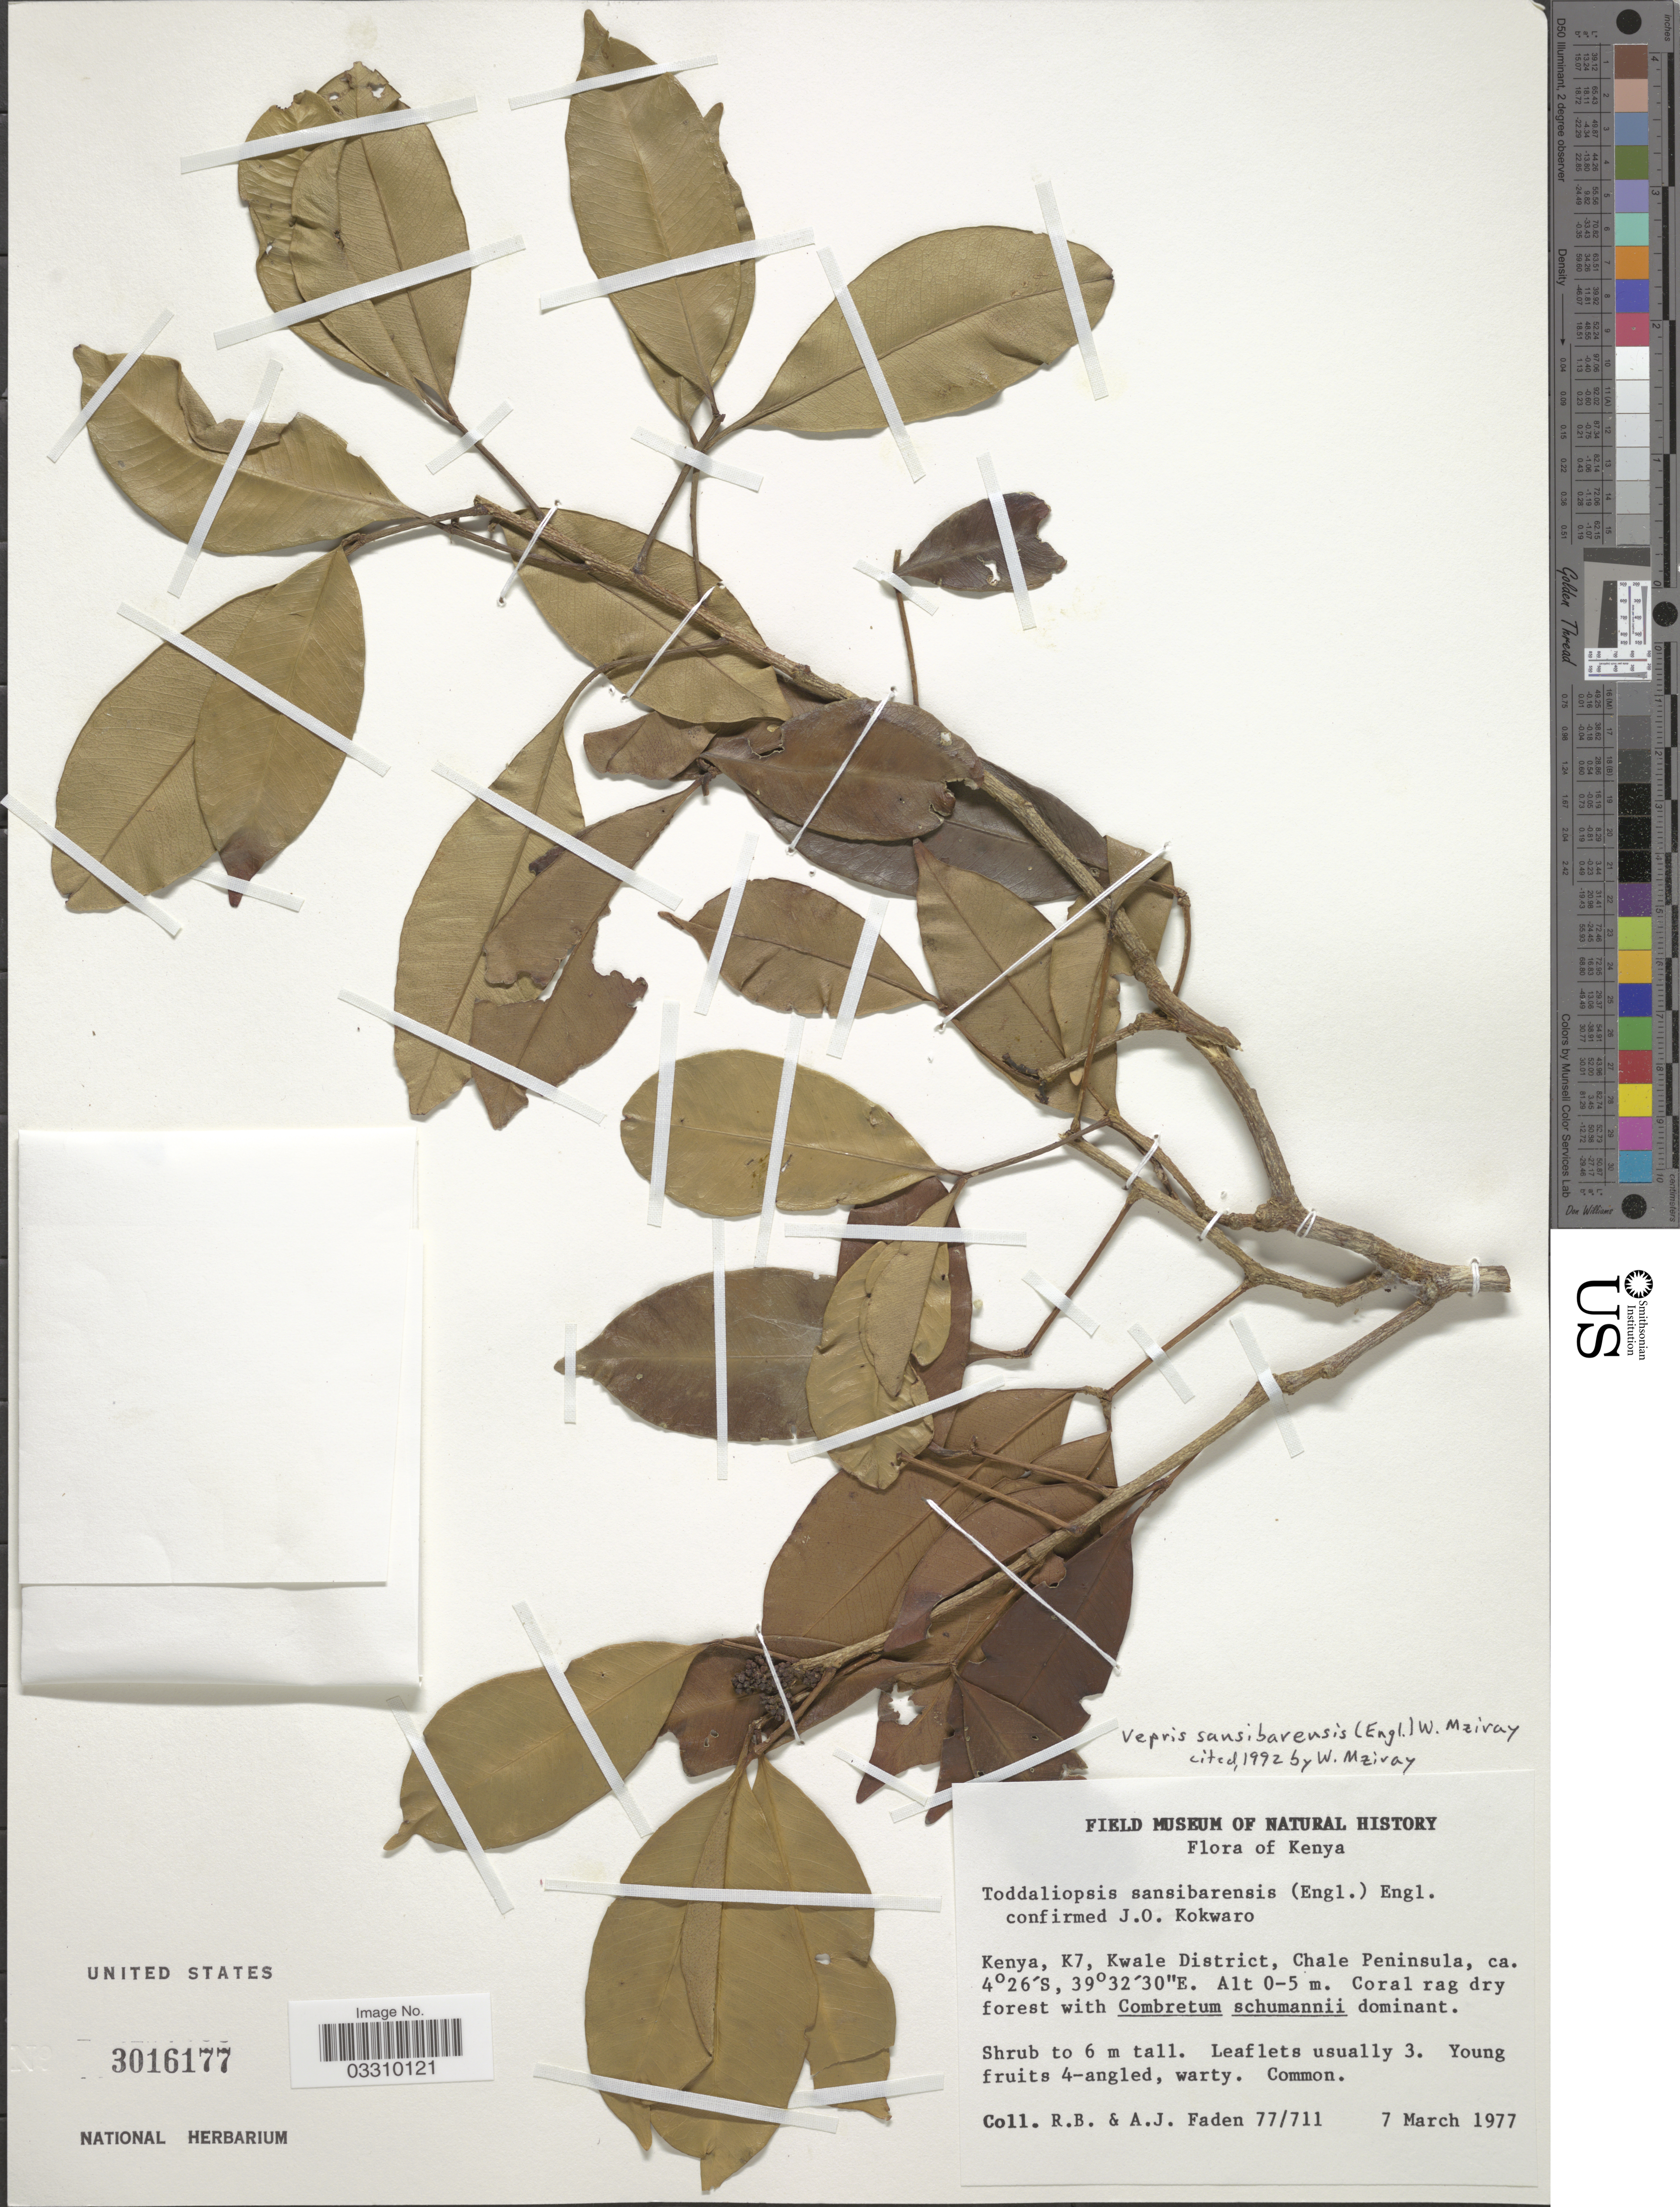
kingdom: Plantae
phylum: Tracheophyta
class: Magnoliopsida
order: Sapindales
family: Rutaceae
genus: Vepris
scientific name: Vepris sansibarensis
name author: (Engl.) Mziray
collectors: R. B. Faden & A. J. Faden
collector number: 77/711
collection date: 1977-03-07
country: Kenya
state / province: Kwale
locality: K7, Kwale District, Chale Peninsula.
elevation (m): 0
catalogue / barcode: US 3016177